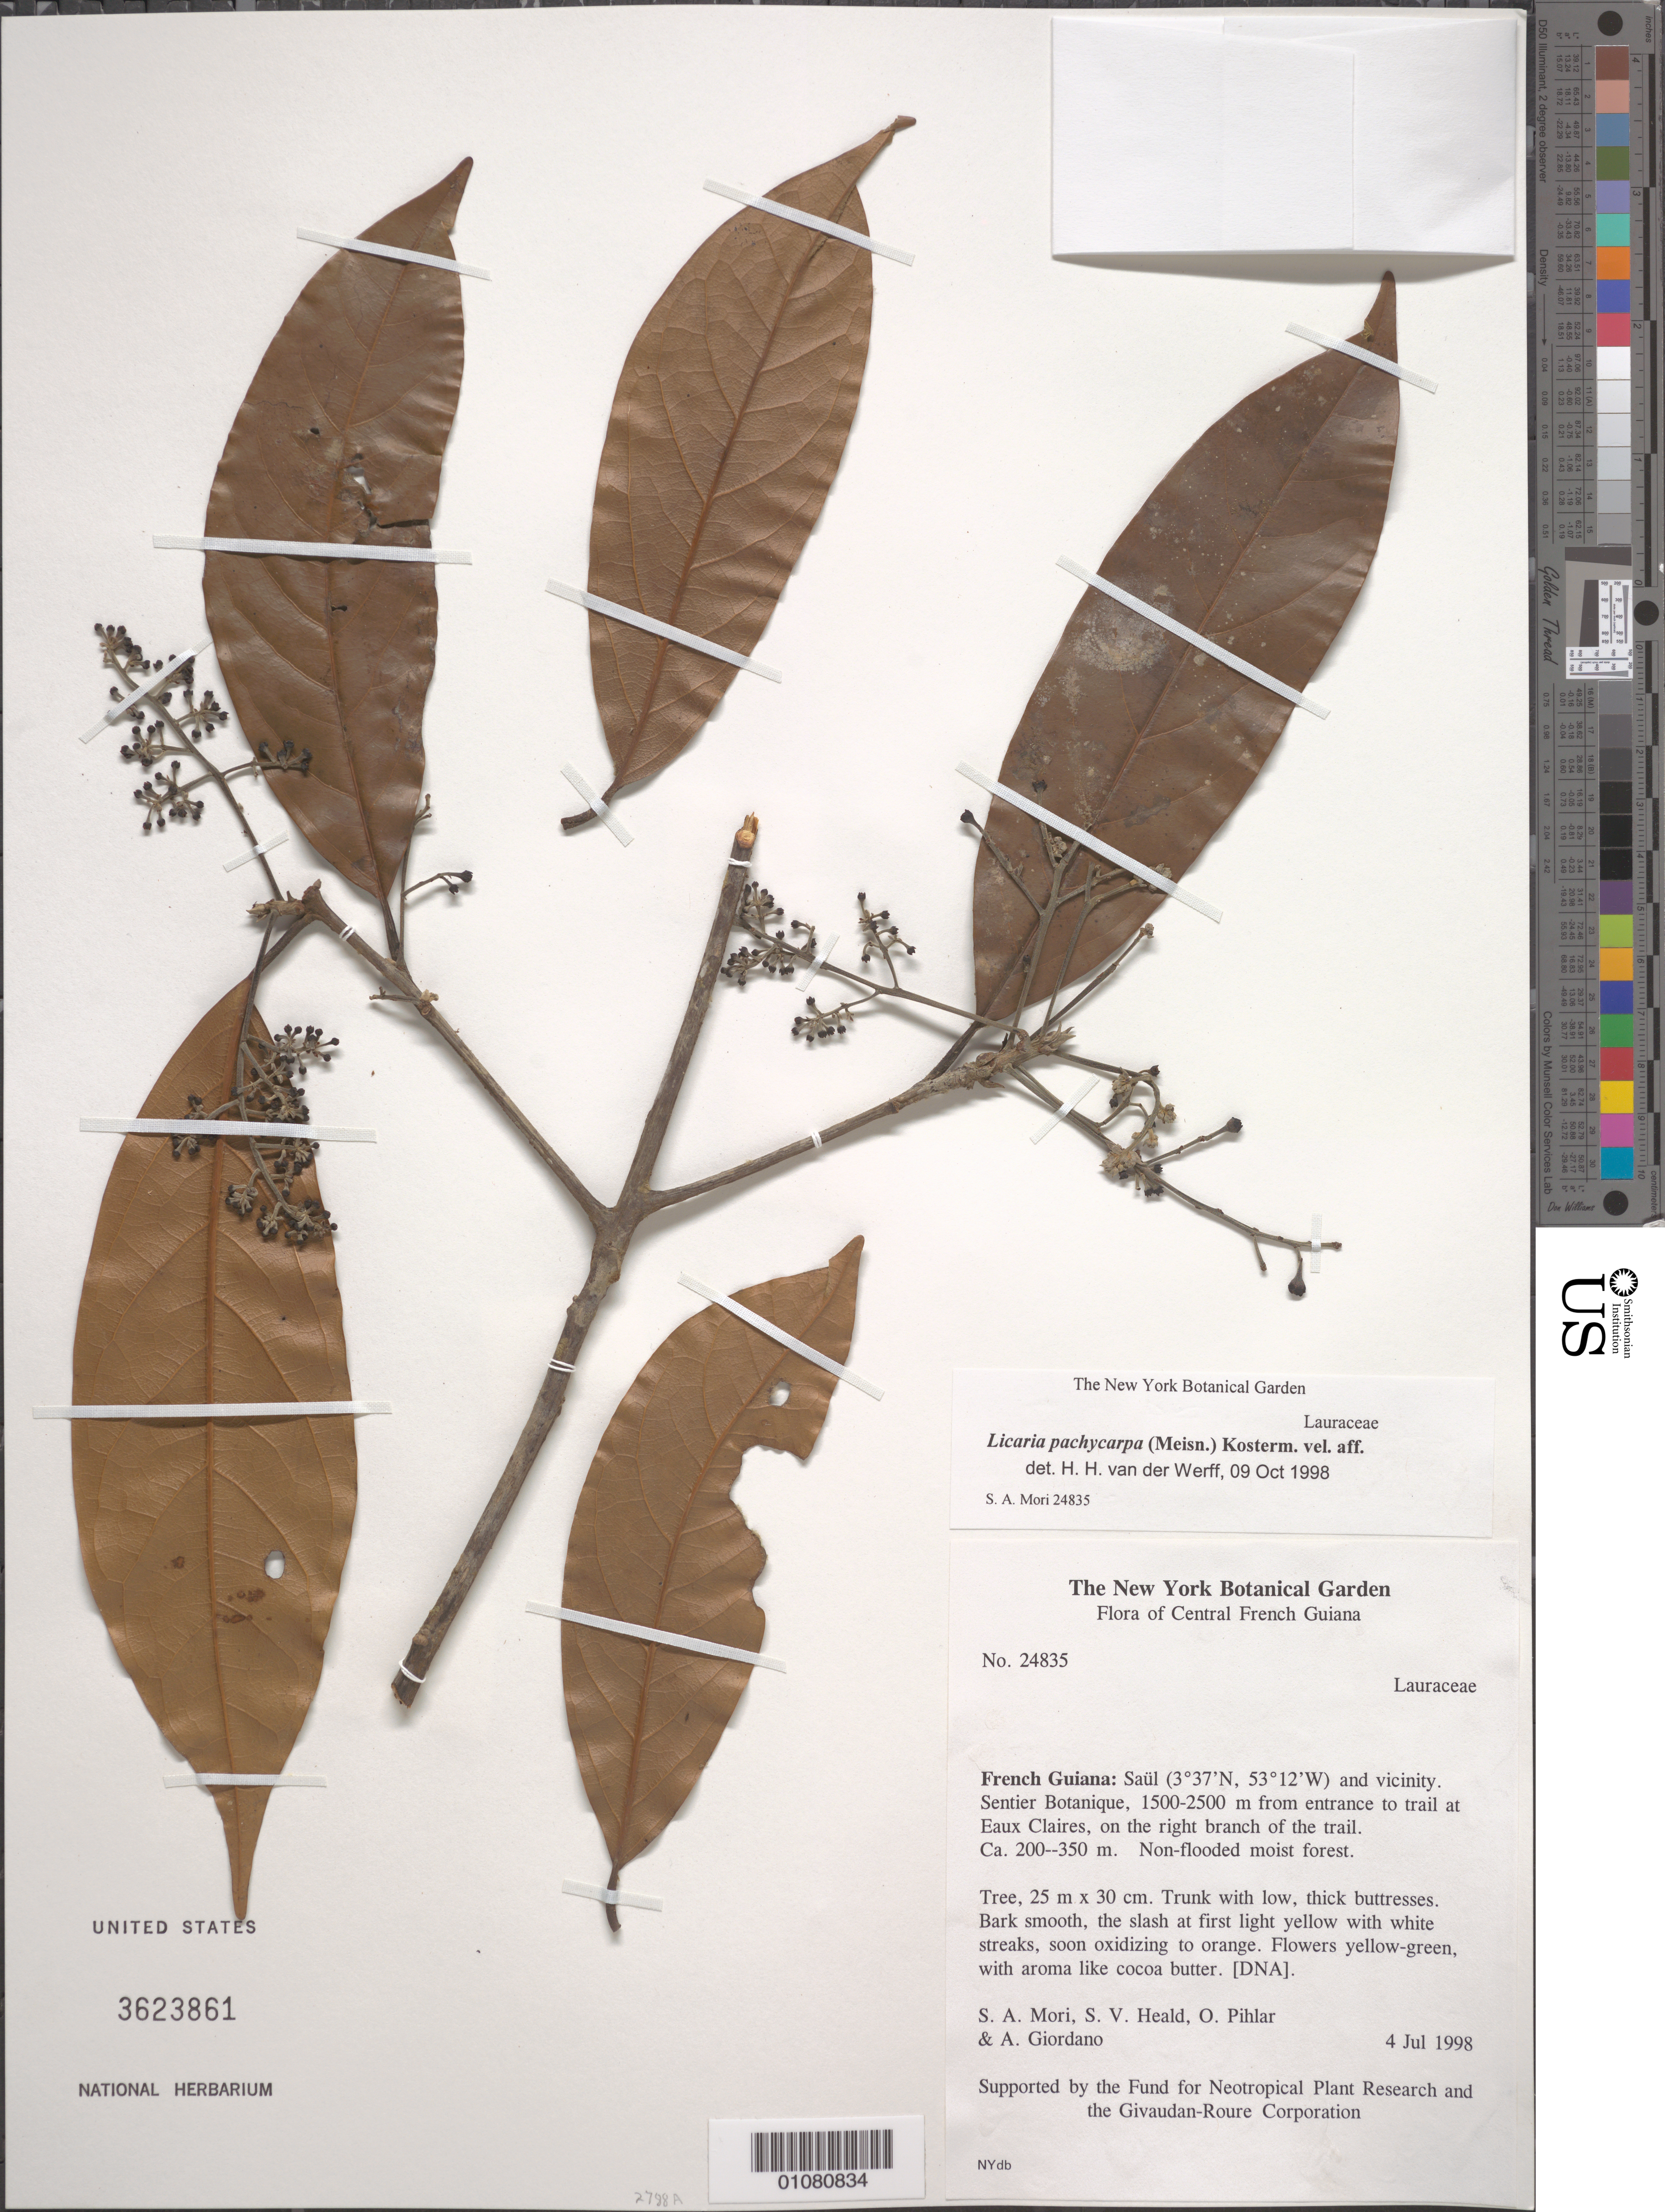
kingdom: Plantae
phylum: Tracheophyta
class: Magnoliopsida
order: Laurales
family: Lauraceae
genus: Licaria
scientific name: Licaria pachycarpa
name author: (Meisn.) Kosterm.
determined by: van der Werff, H., (MO), Missouri Botanical Garden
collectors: S. Mori, S. Heald, O. Pihlar & A. Giordano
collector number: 24835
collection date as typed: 4-Jul-98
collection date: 1998-07-04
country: French Guiana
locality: Saül and vic. Sentier Botanique, 1500-2500m from entrance to trail at Eaux Claires, on the right branch of the trail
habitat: Non-flooded moist forest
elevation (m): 200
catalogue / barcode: US 3623861